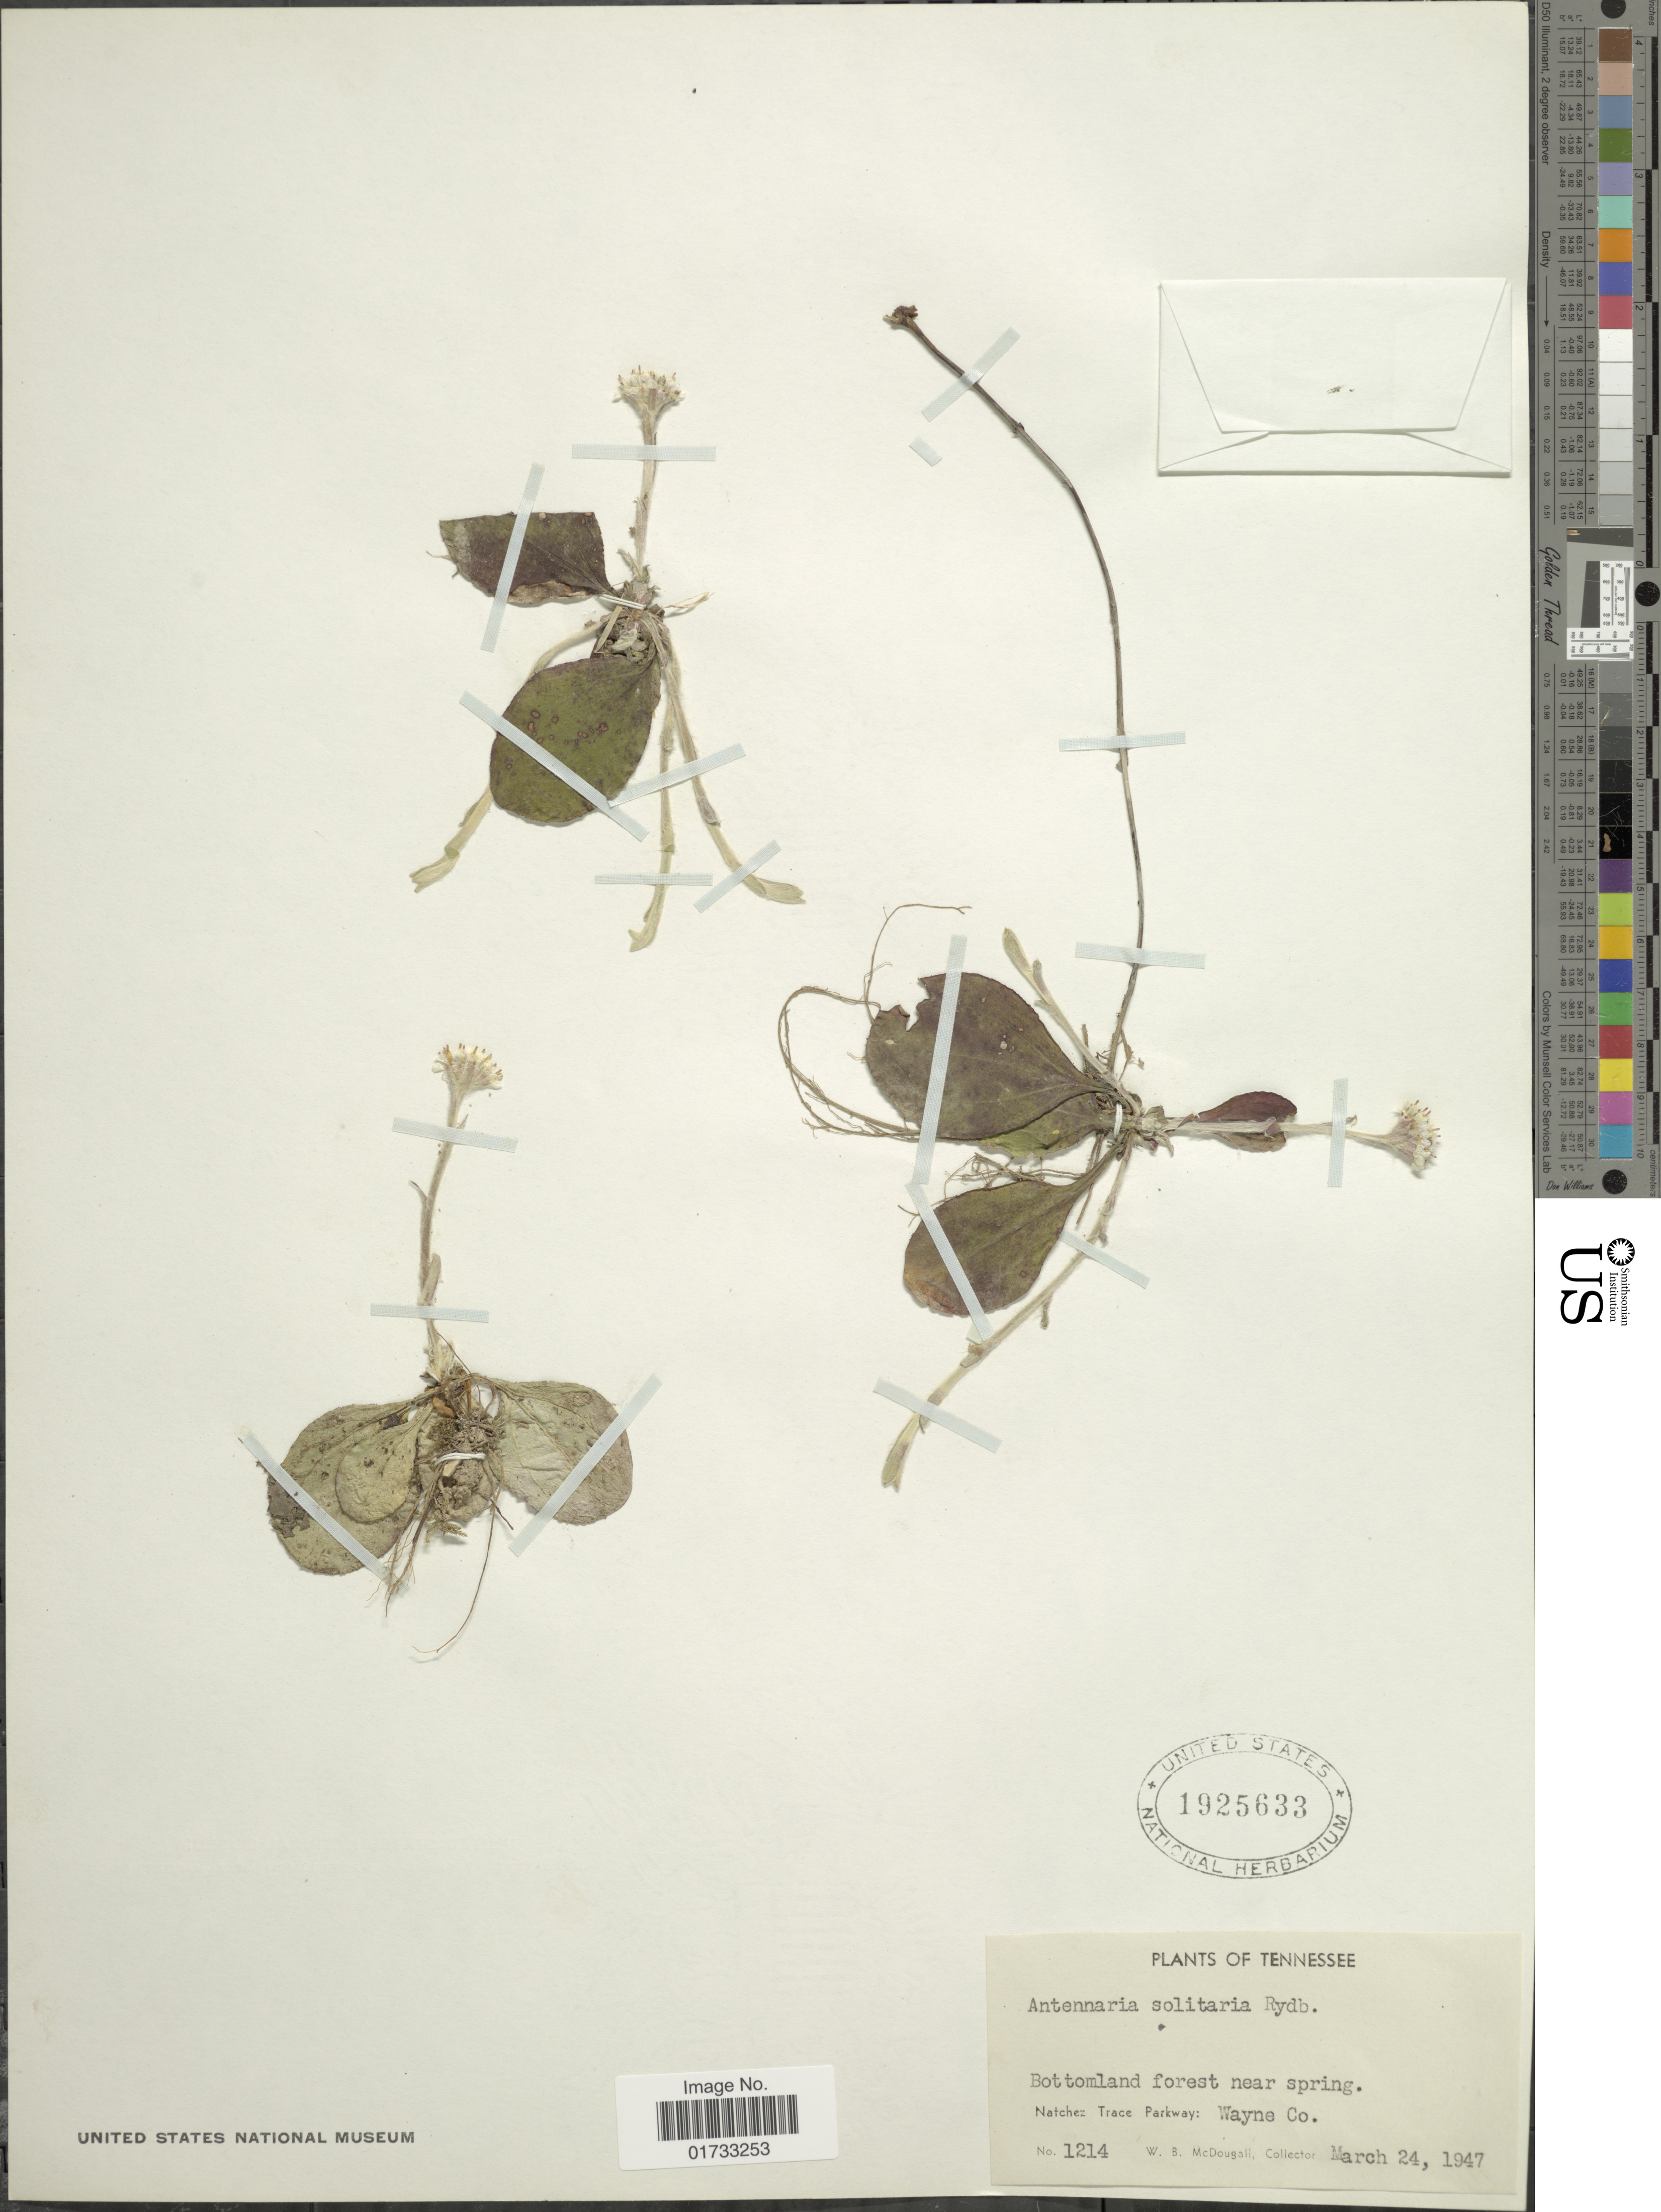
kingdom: Plantae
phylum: Tracheophyta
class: Magnoliopsida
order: Asterales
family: Asteraceae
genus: Antennaria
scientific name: Antennaria solitaria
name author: Rydb.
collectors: W. B. McDougall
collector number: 1214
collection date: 1947-03-24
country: United States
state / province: Tennessee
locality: Bottomland forest near spring, Natchez Trace Parkway: Wayne Co.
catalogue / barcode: US 1925633